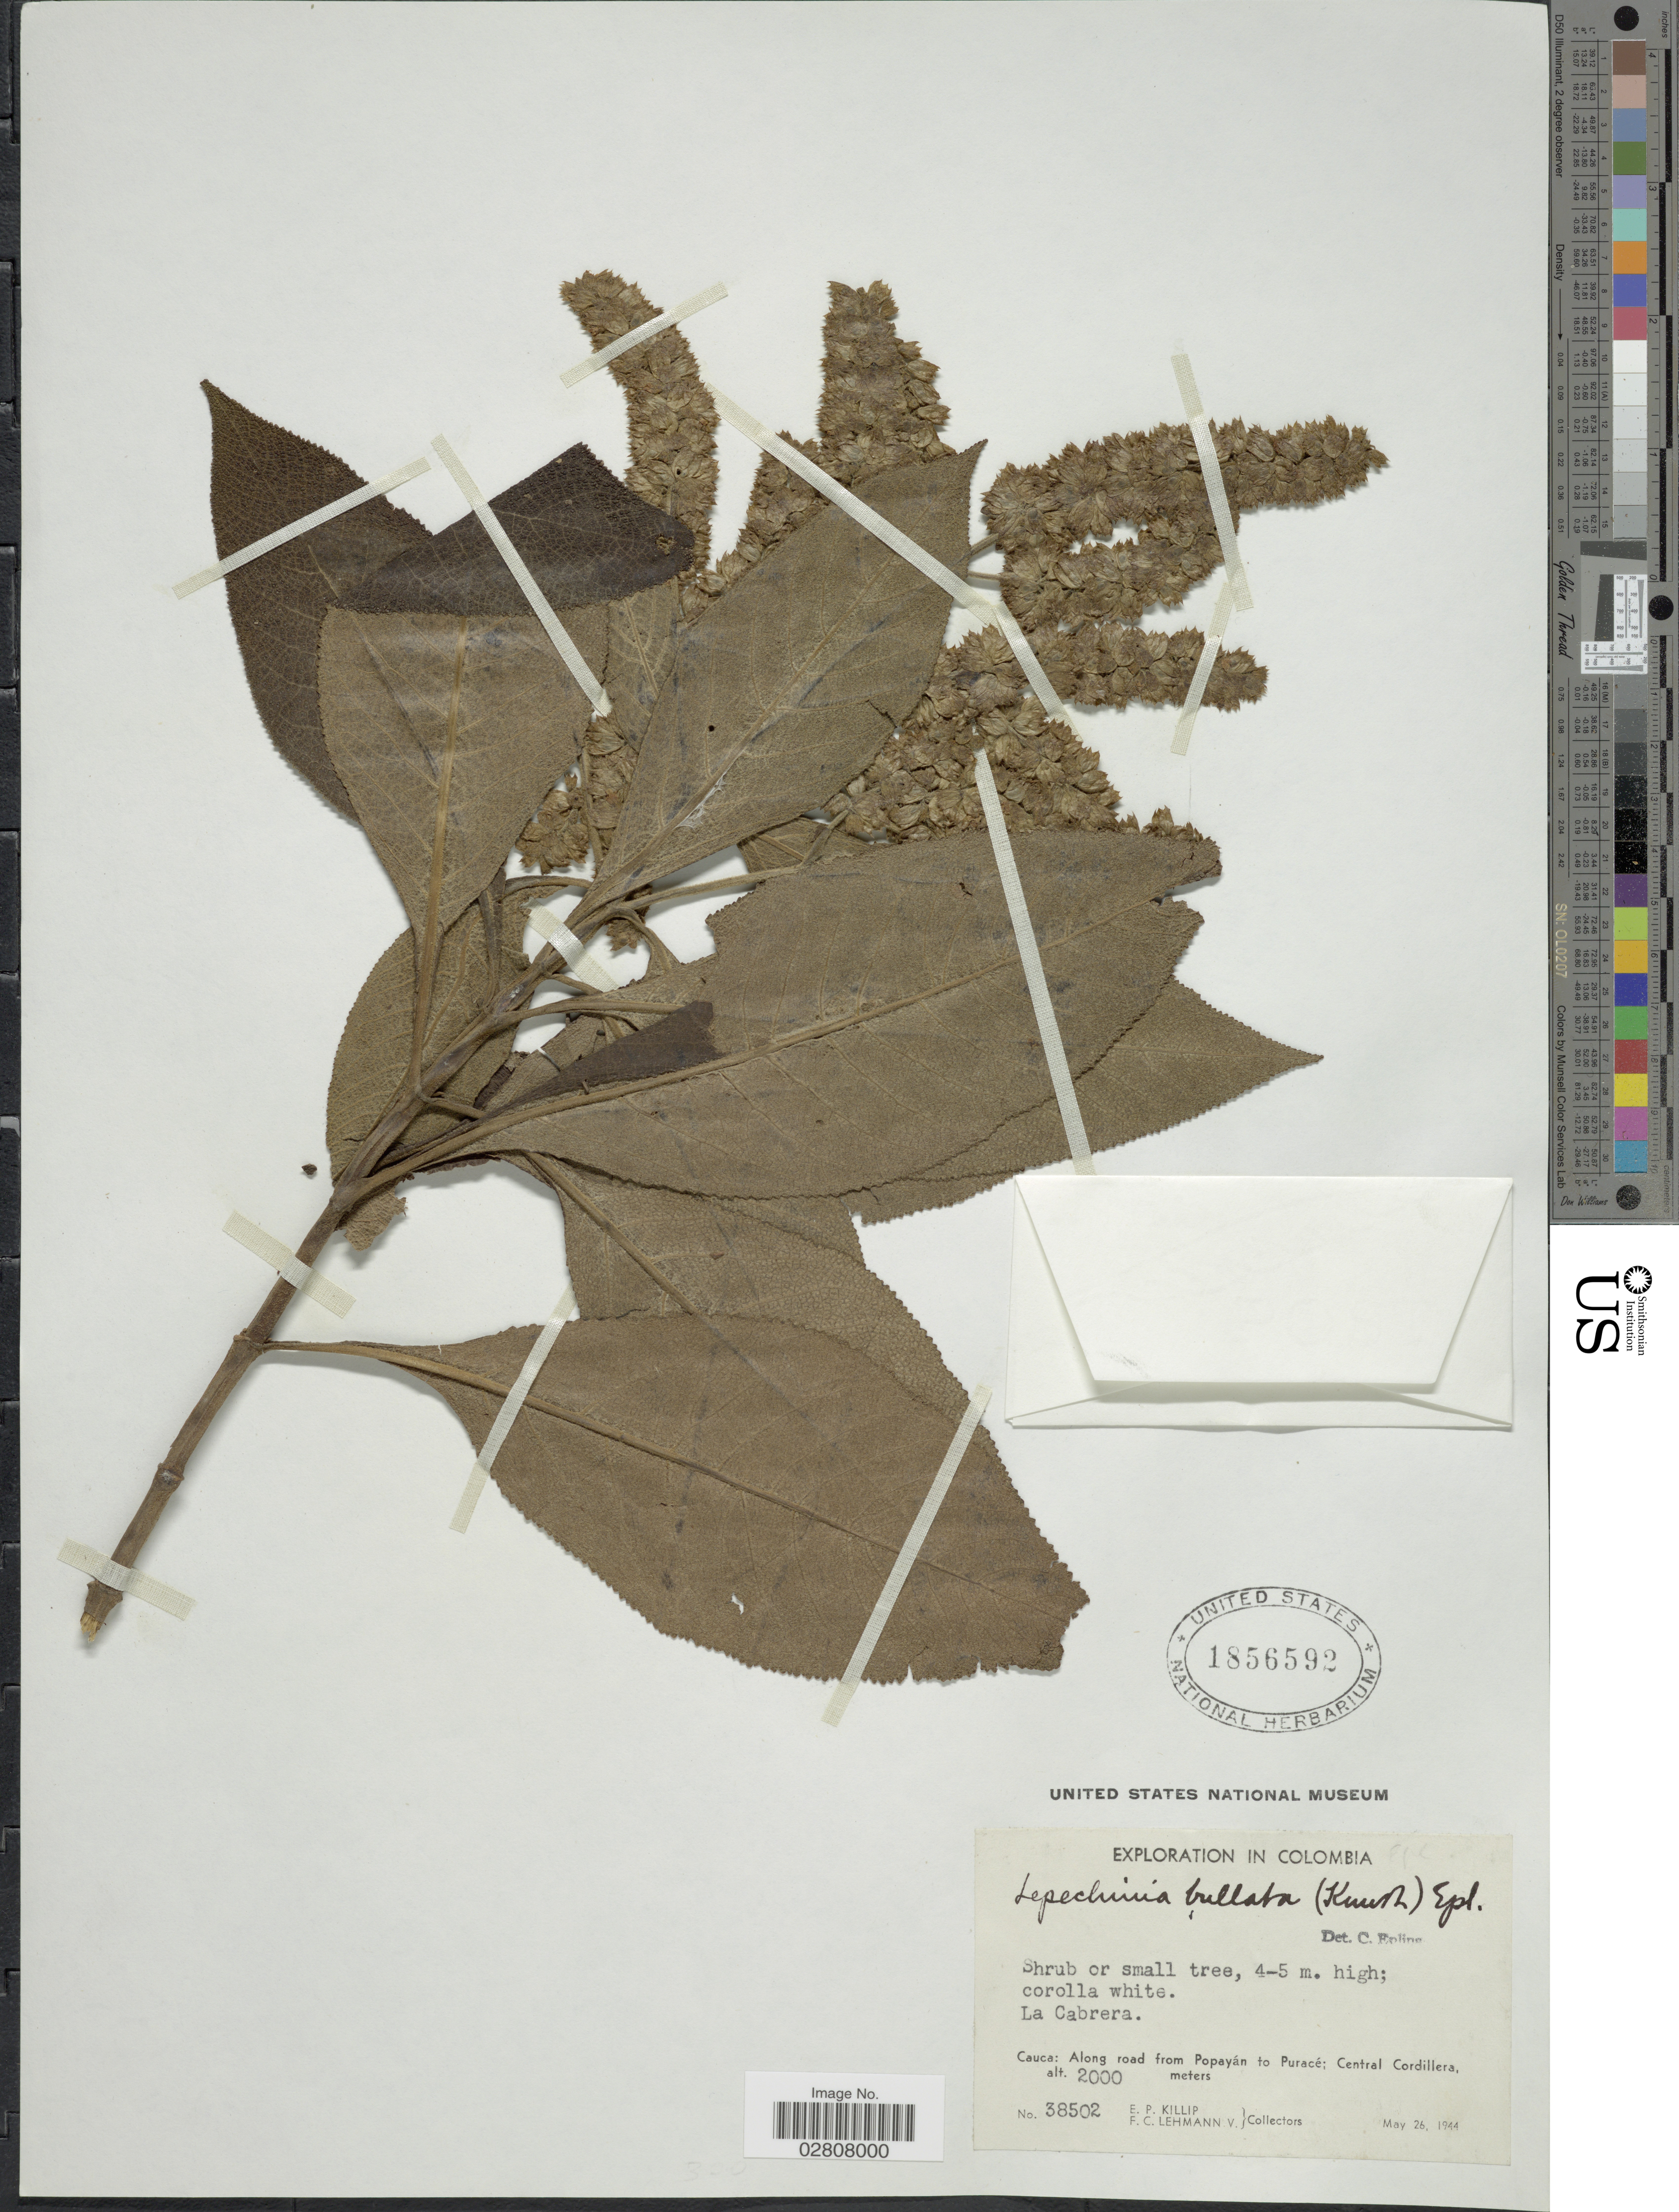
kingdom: Plantae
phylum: Tracheophyta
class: Magnoliopsida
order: Lamiales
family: Lamiaceae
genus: Lepechinia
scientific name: Lepechinia bullata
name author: (Kunth) Epling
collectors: E. P. Killip & F. Lehmann v.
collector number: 38502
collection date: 1944-05-26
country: Colombia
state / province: Cauca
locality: La Cabrera. Along road from Popayán to Puracé; Central Cordillera.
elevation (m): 2000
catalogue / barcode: US 1856592